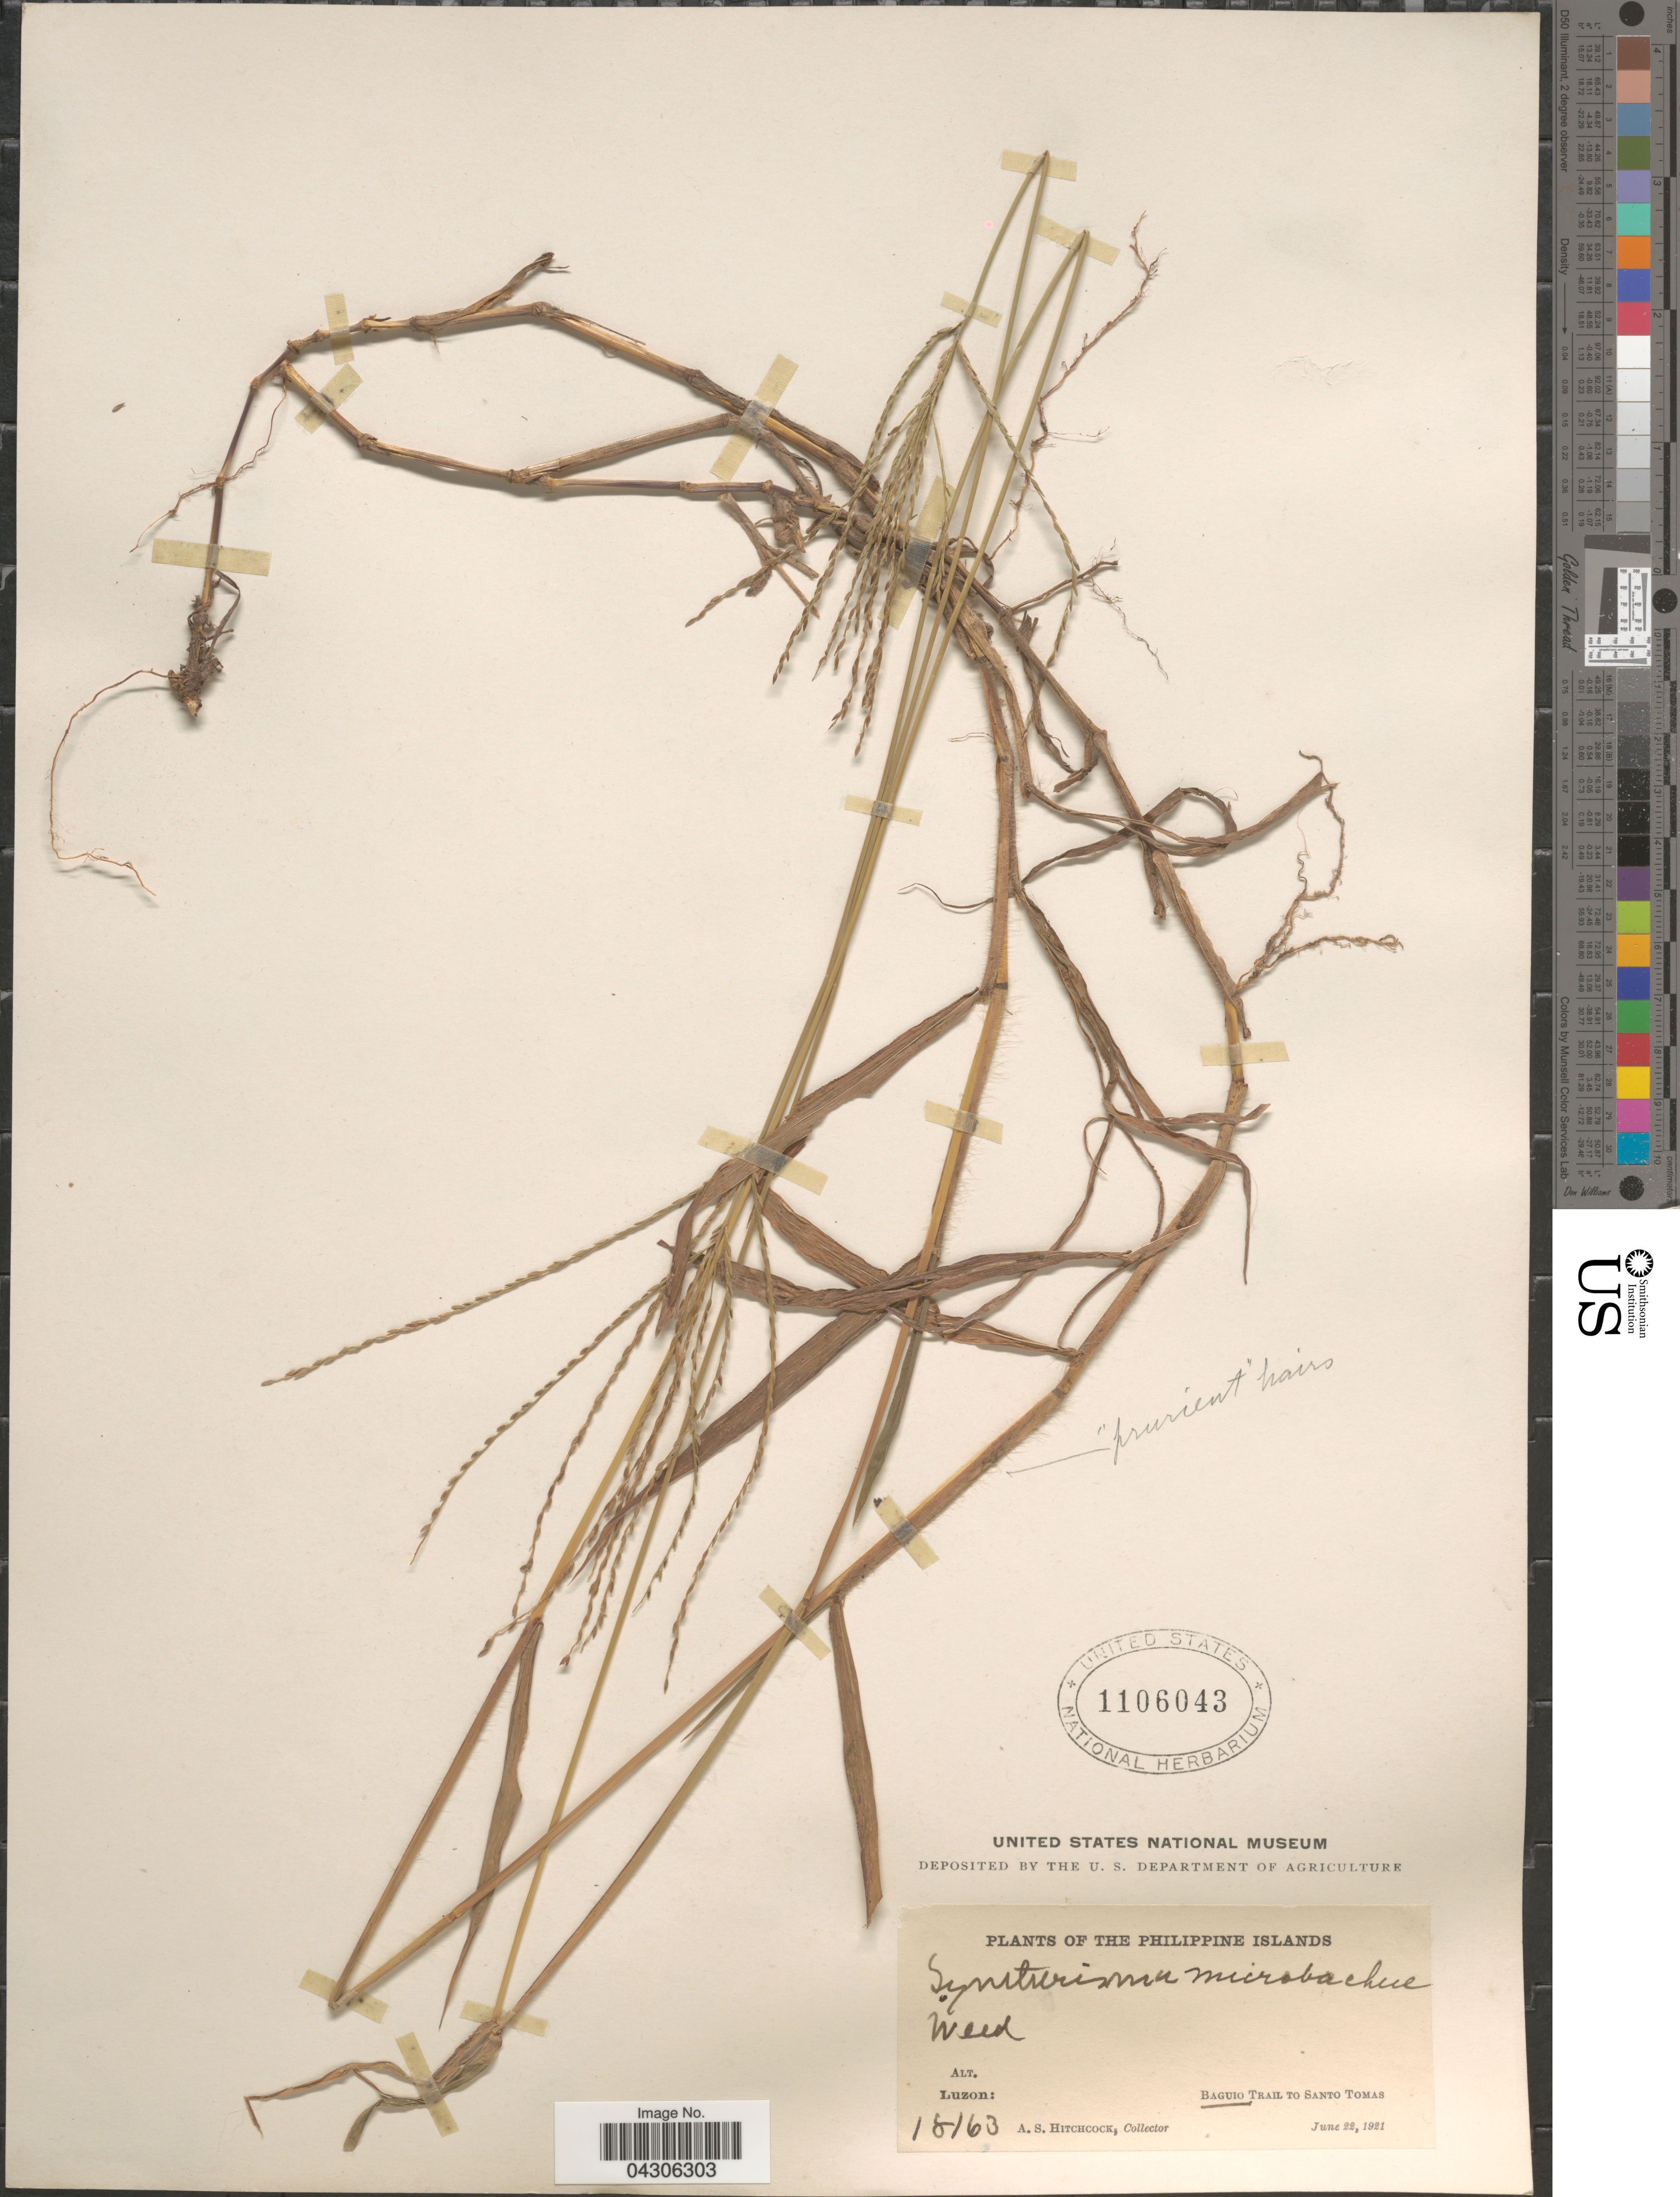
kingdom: Plantae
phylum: Tracheophyta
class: Liliopsida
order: Poales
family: Poaceae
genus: Digitaria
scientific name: Digitaria setigera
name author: Roth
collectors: A. S. Hitchcock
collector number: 18163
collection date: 1921-06-22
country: Philippines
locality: Philippine Islands. Luzon: Baguio Trail to Santo Tomas.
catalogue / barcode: US 1106043